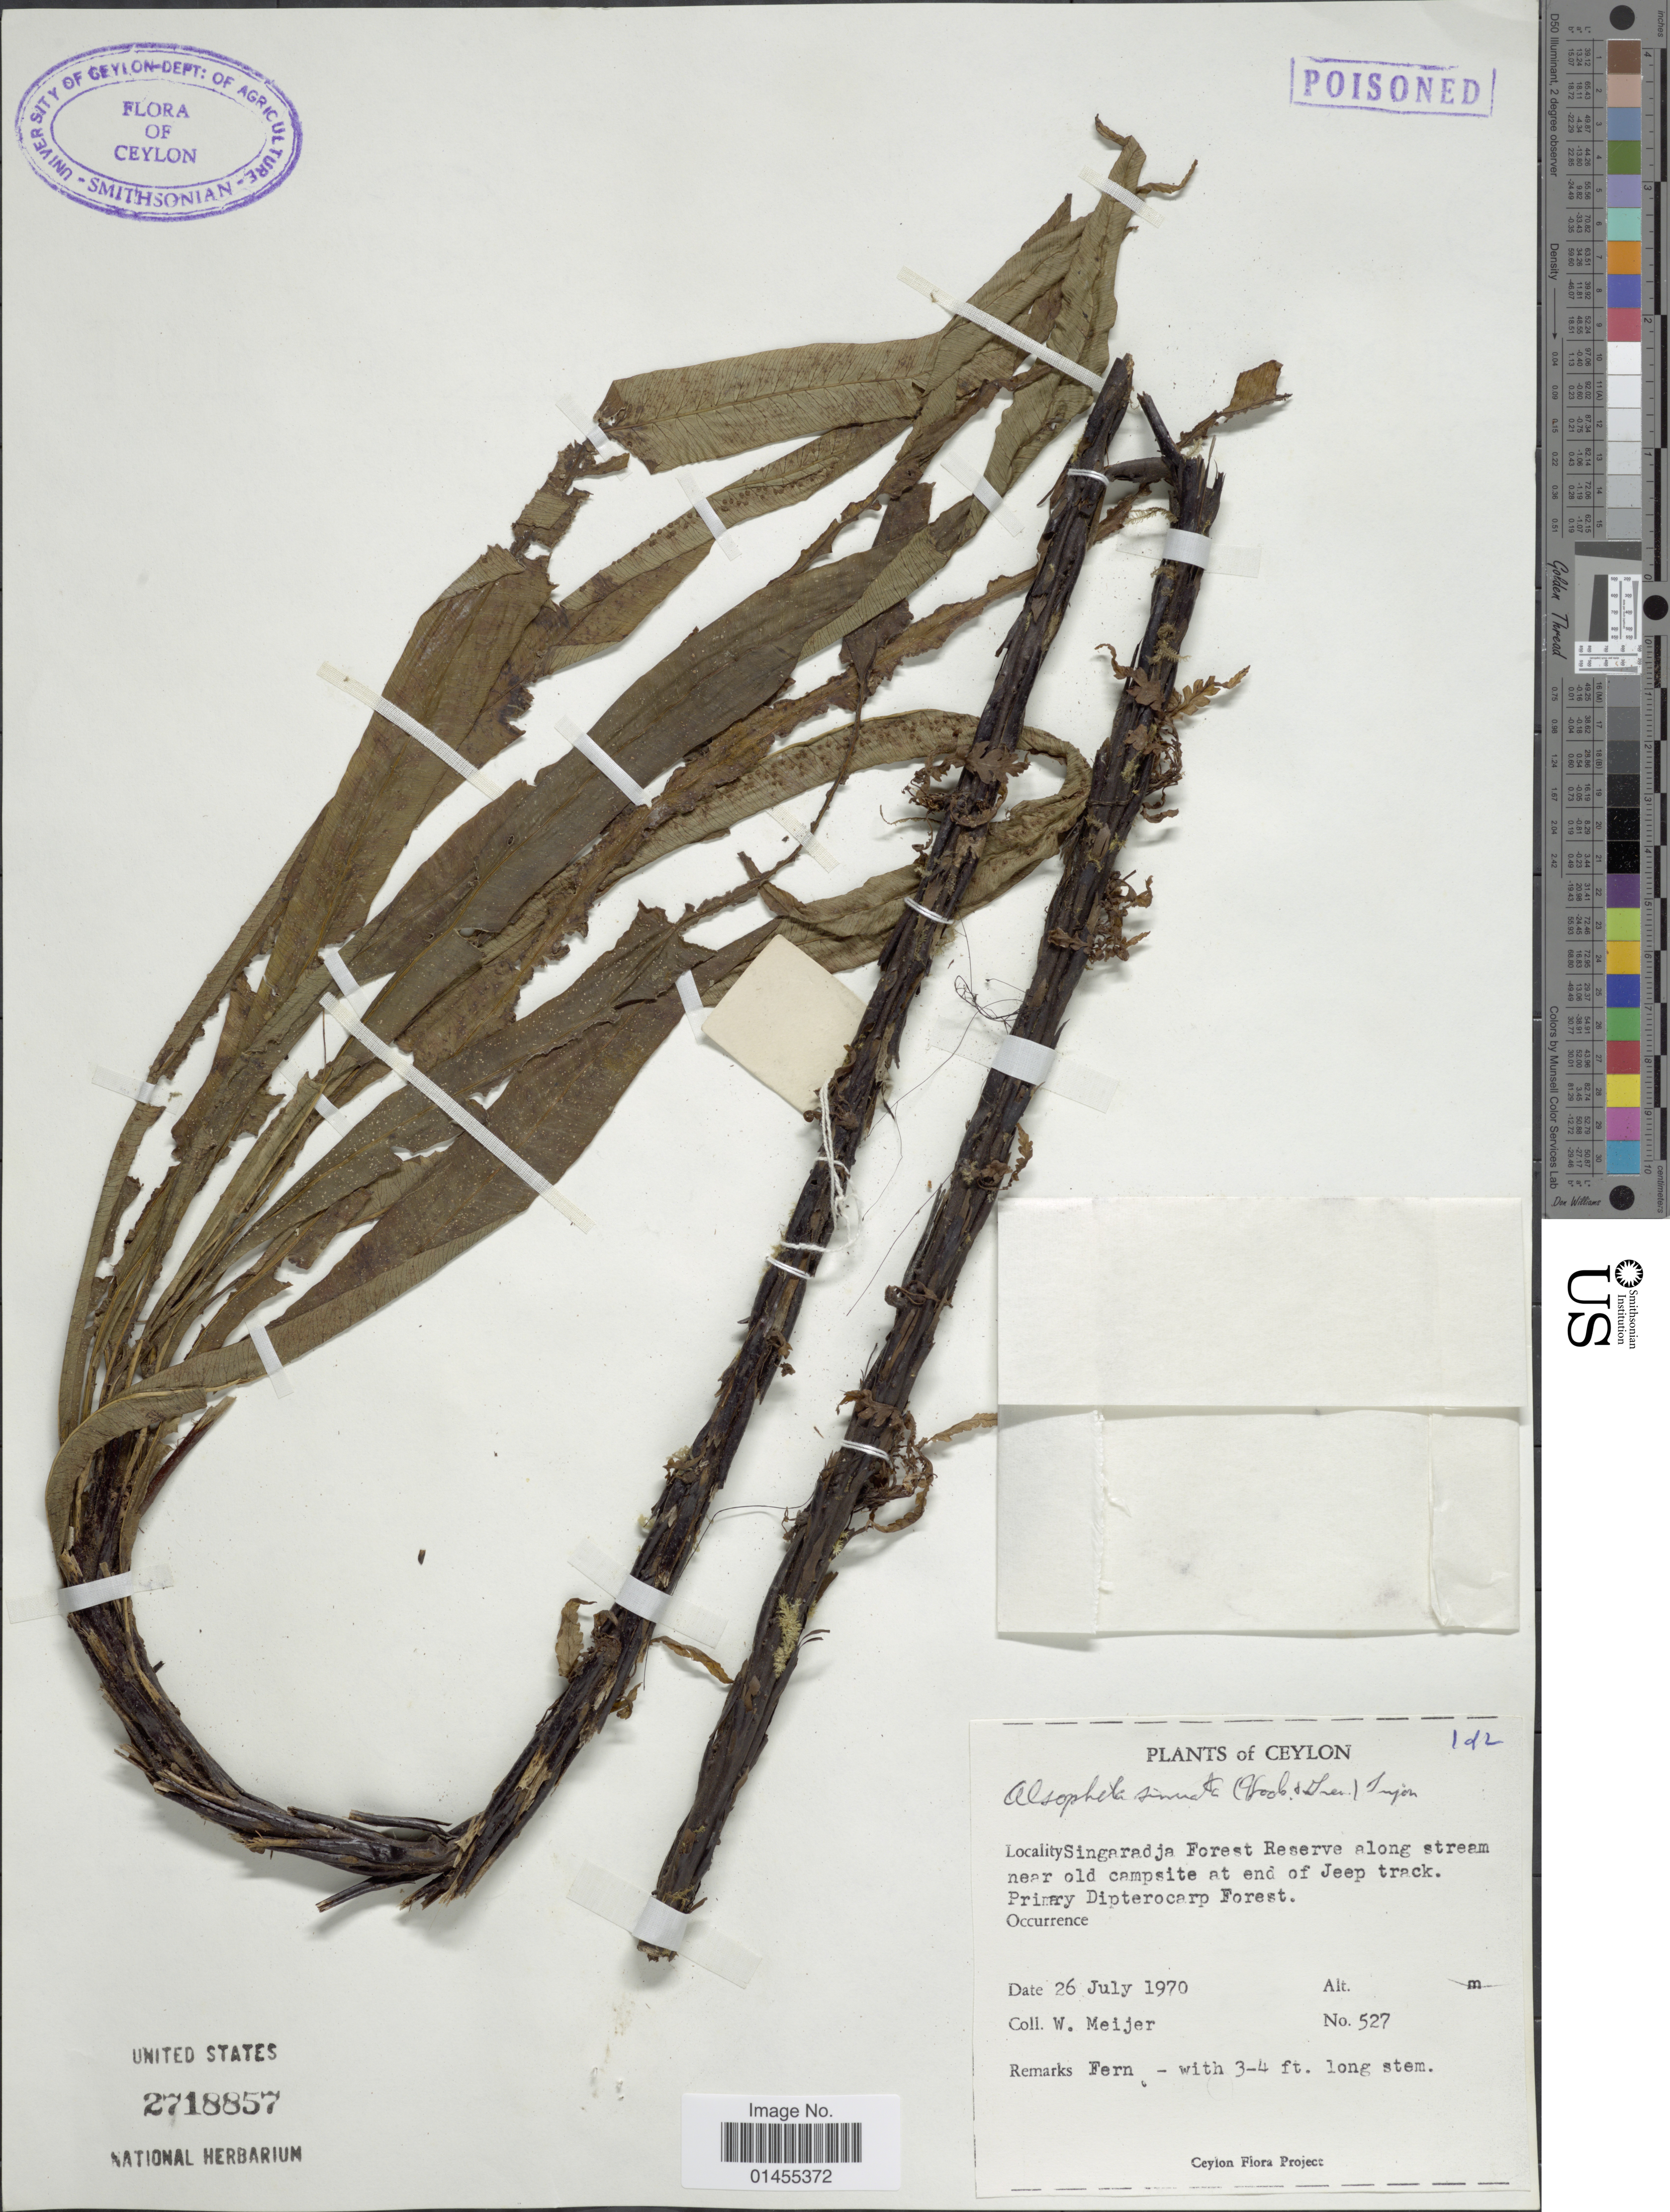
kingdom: Plantae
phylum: Tracheophyta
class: Polypodiopsida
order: Cyatheales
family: Cyatheaceae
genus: Alsophila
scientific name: Alsophila sinuata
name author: (Hook. & Grev.) R.M. Tryon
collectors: W. Meijer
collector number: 527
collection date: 1970-07-26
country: Sri Lanka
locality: Ceylon, Singaradja Forest Reverve along stream near old campsite at end of Jeep track. Primary Dipterocarp Forest.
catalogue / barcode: US 2718857